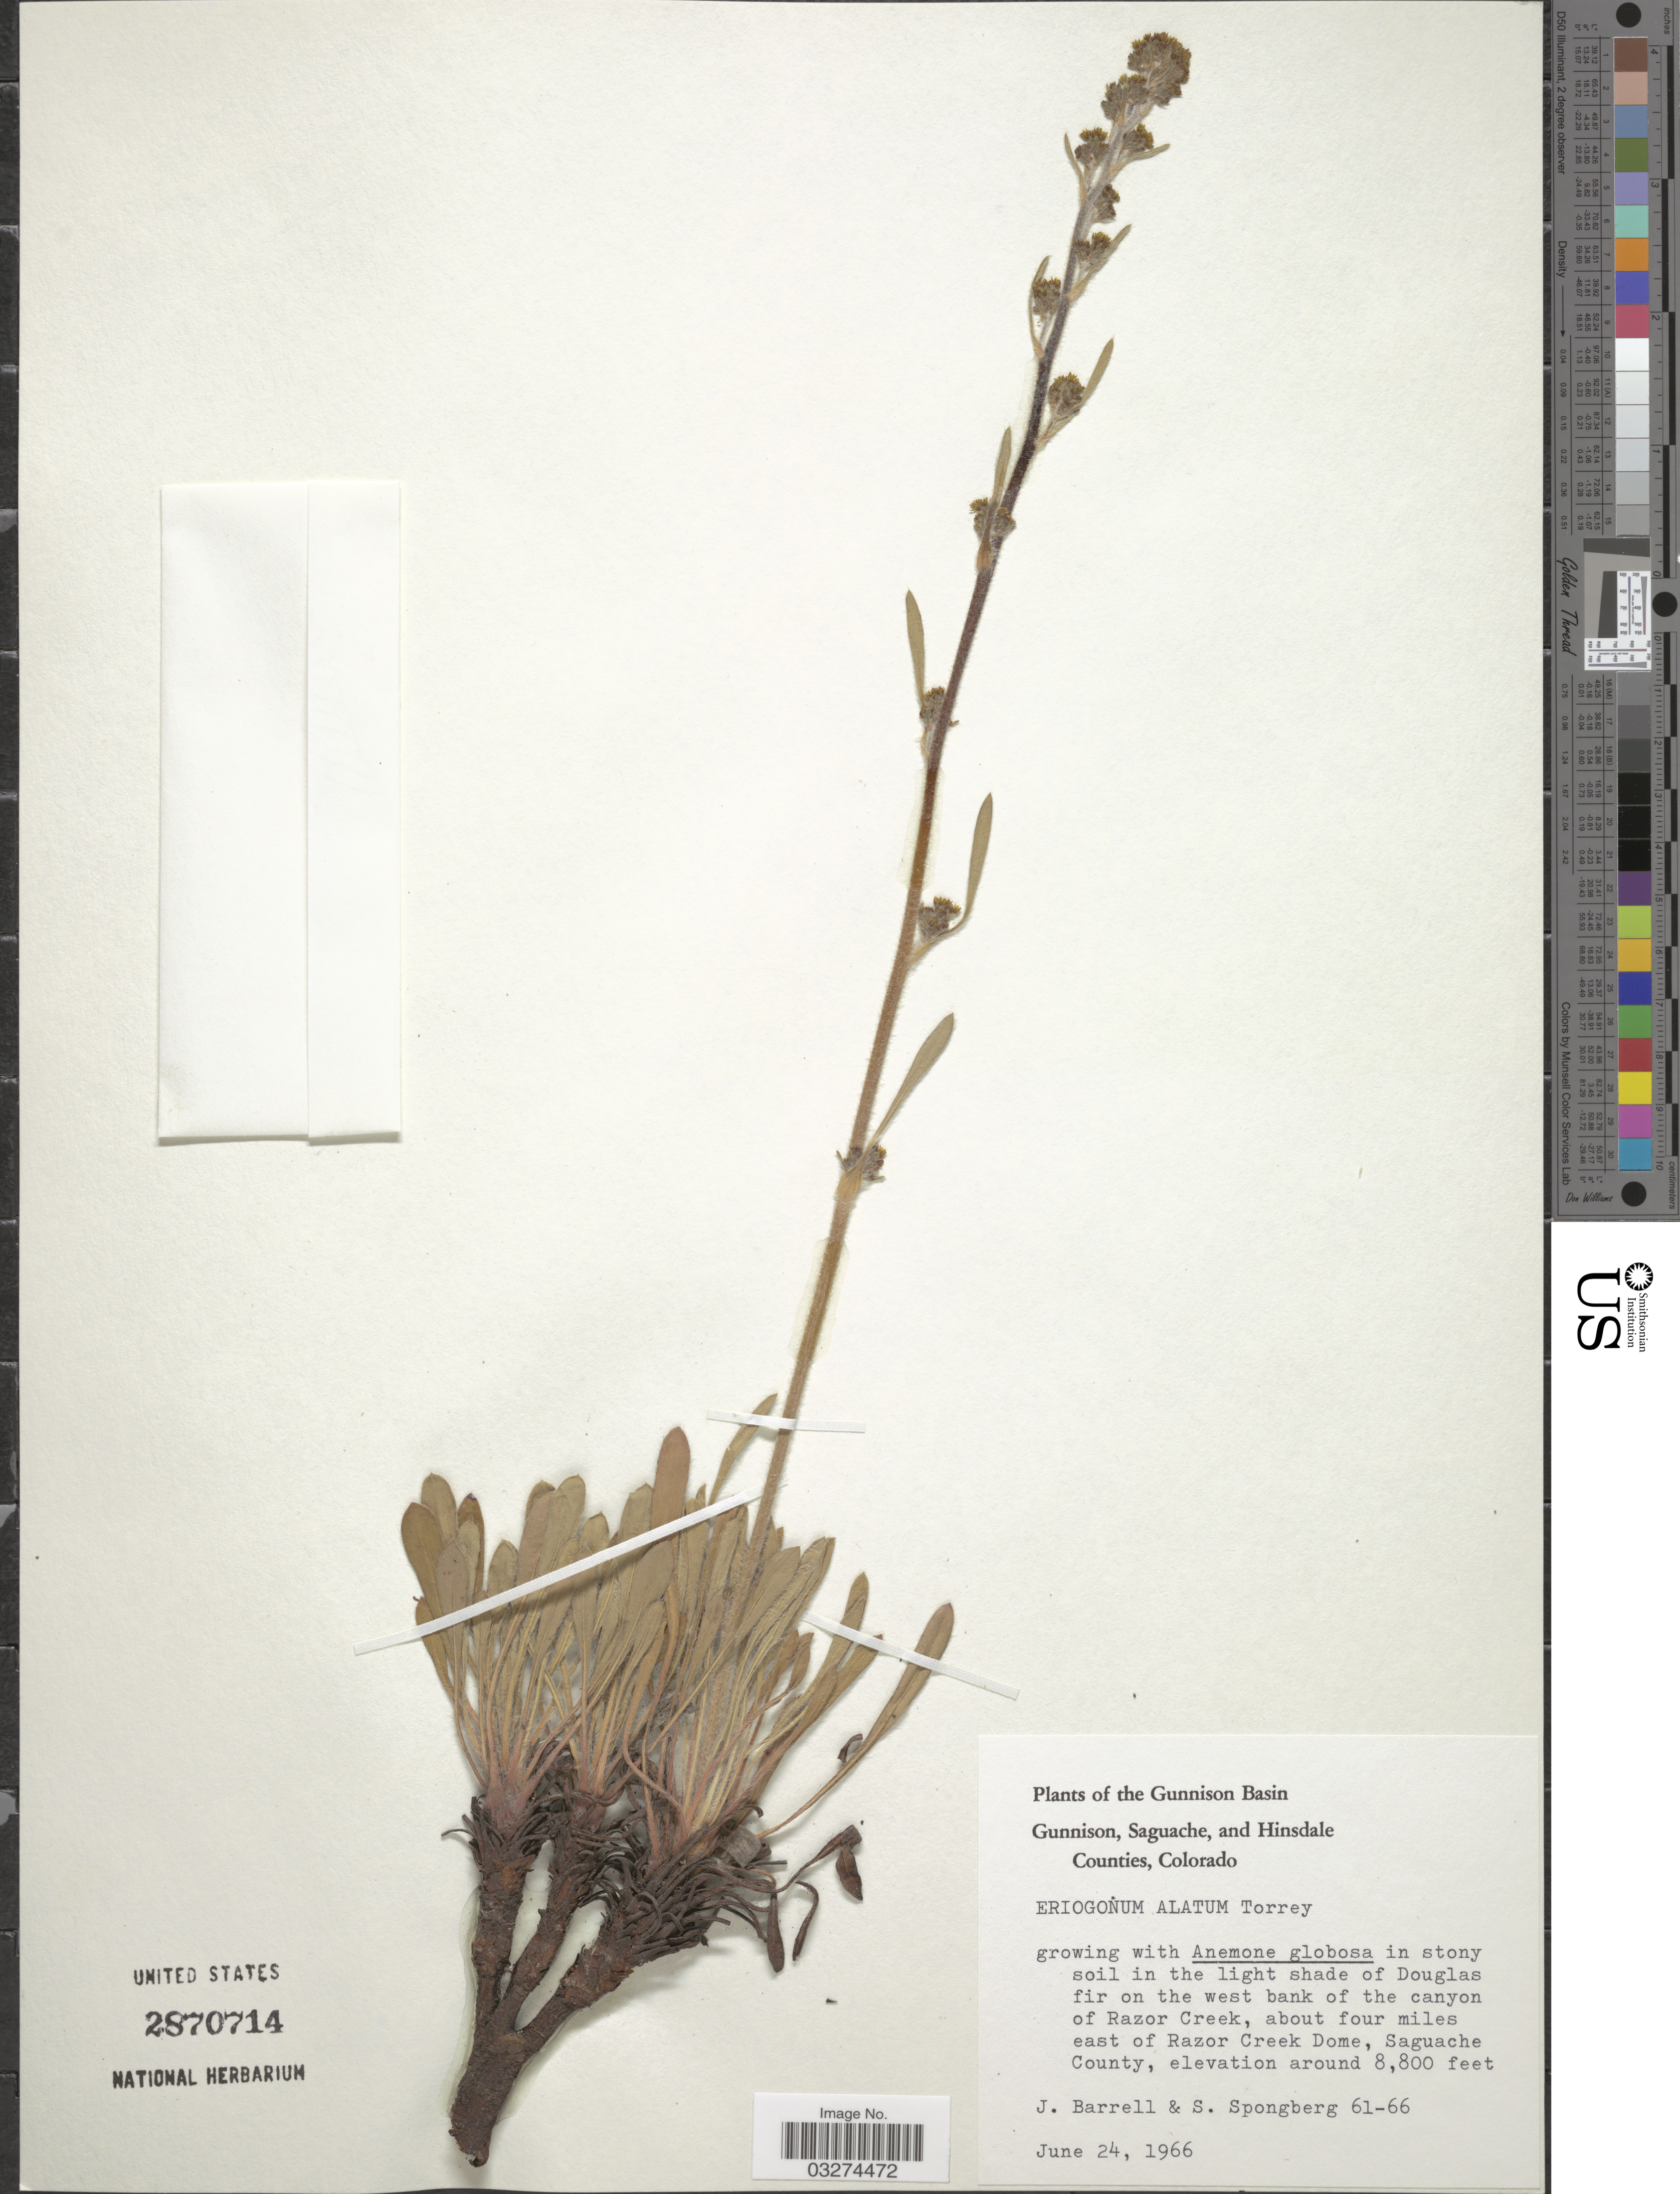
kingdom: Plantae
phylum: Tracheophyta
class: Magnoliopsida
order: Caryophyllales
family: Polygonaceae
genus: Eriogonum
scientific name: Eriogonum alatum var. alatum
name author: Torr.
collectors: J. Barrell & S. A.Spongberg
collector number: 61-66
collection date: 1966-06-24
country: United States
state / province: Colorado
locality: The Gunnison Basin, Gunnison, Saguache, and Hinsdale Counties, in stony soil in the light shade of Douglas fir on the west bank of the canyon of Razor Creek, about four miles east of Razor Creek, about four miles east of Razor Creek Dome, Saguache County.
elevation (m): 2682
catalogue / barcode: US 2870714